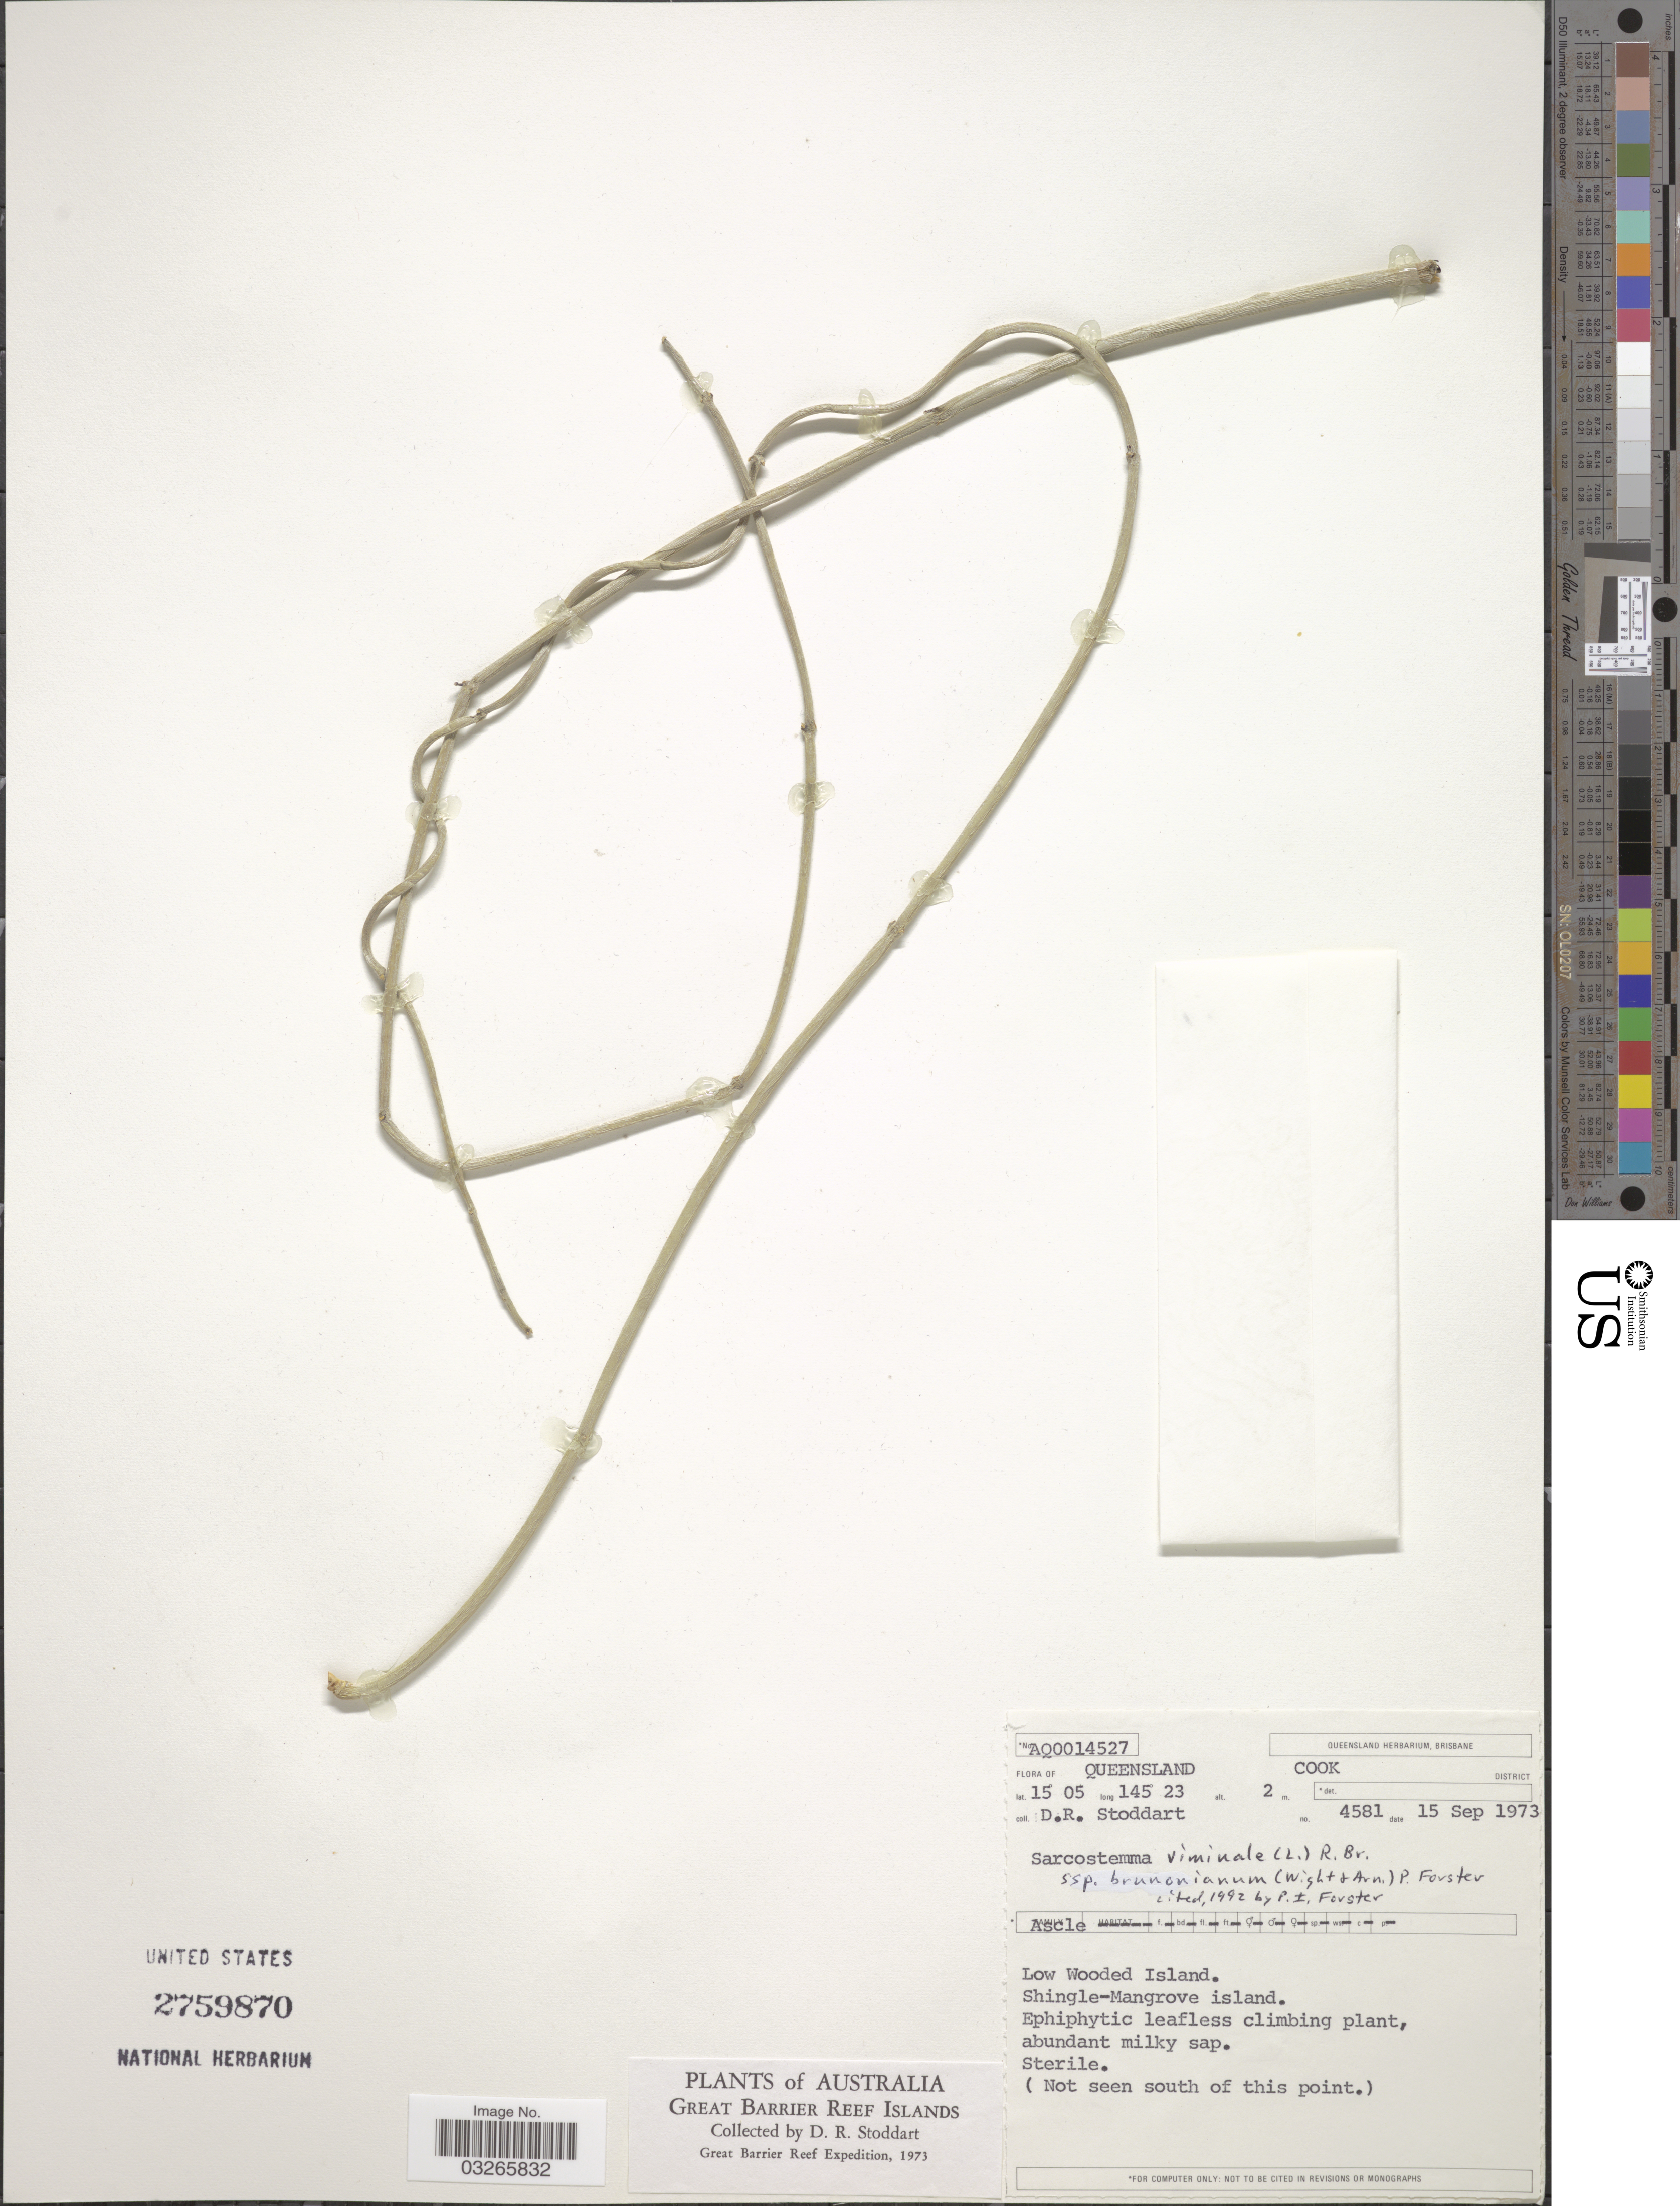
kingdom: Plantae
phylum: Tracheophyta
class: Magnoliopsida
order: Gentianales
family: Apocynaceae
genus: Sarcostemma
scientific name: Sarcostemma viminale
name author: (Linn) R. Br.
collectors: D. R. Stoddart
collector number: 4581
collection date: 1973-09-15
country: Australia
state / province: Queensland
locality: Great Barrier Reef Islands. Cook District. Low Wooded Island. Shingle-Mangrove island.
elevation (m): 2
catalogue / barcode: US 2759870